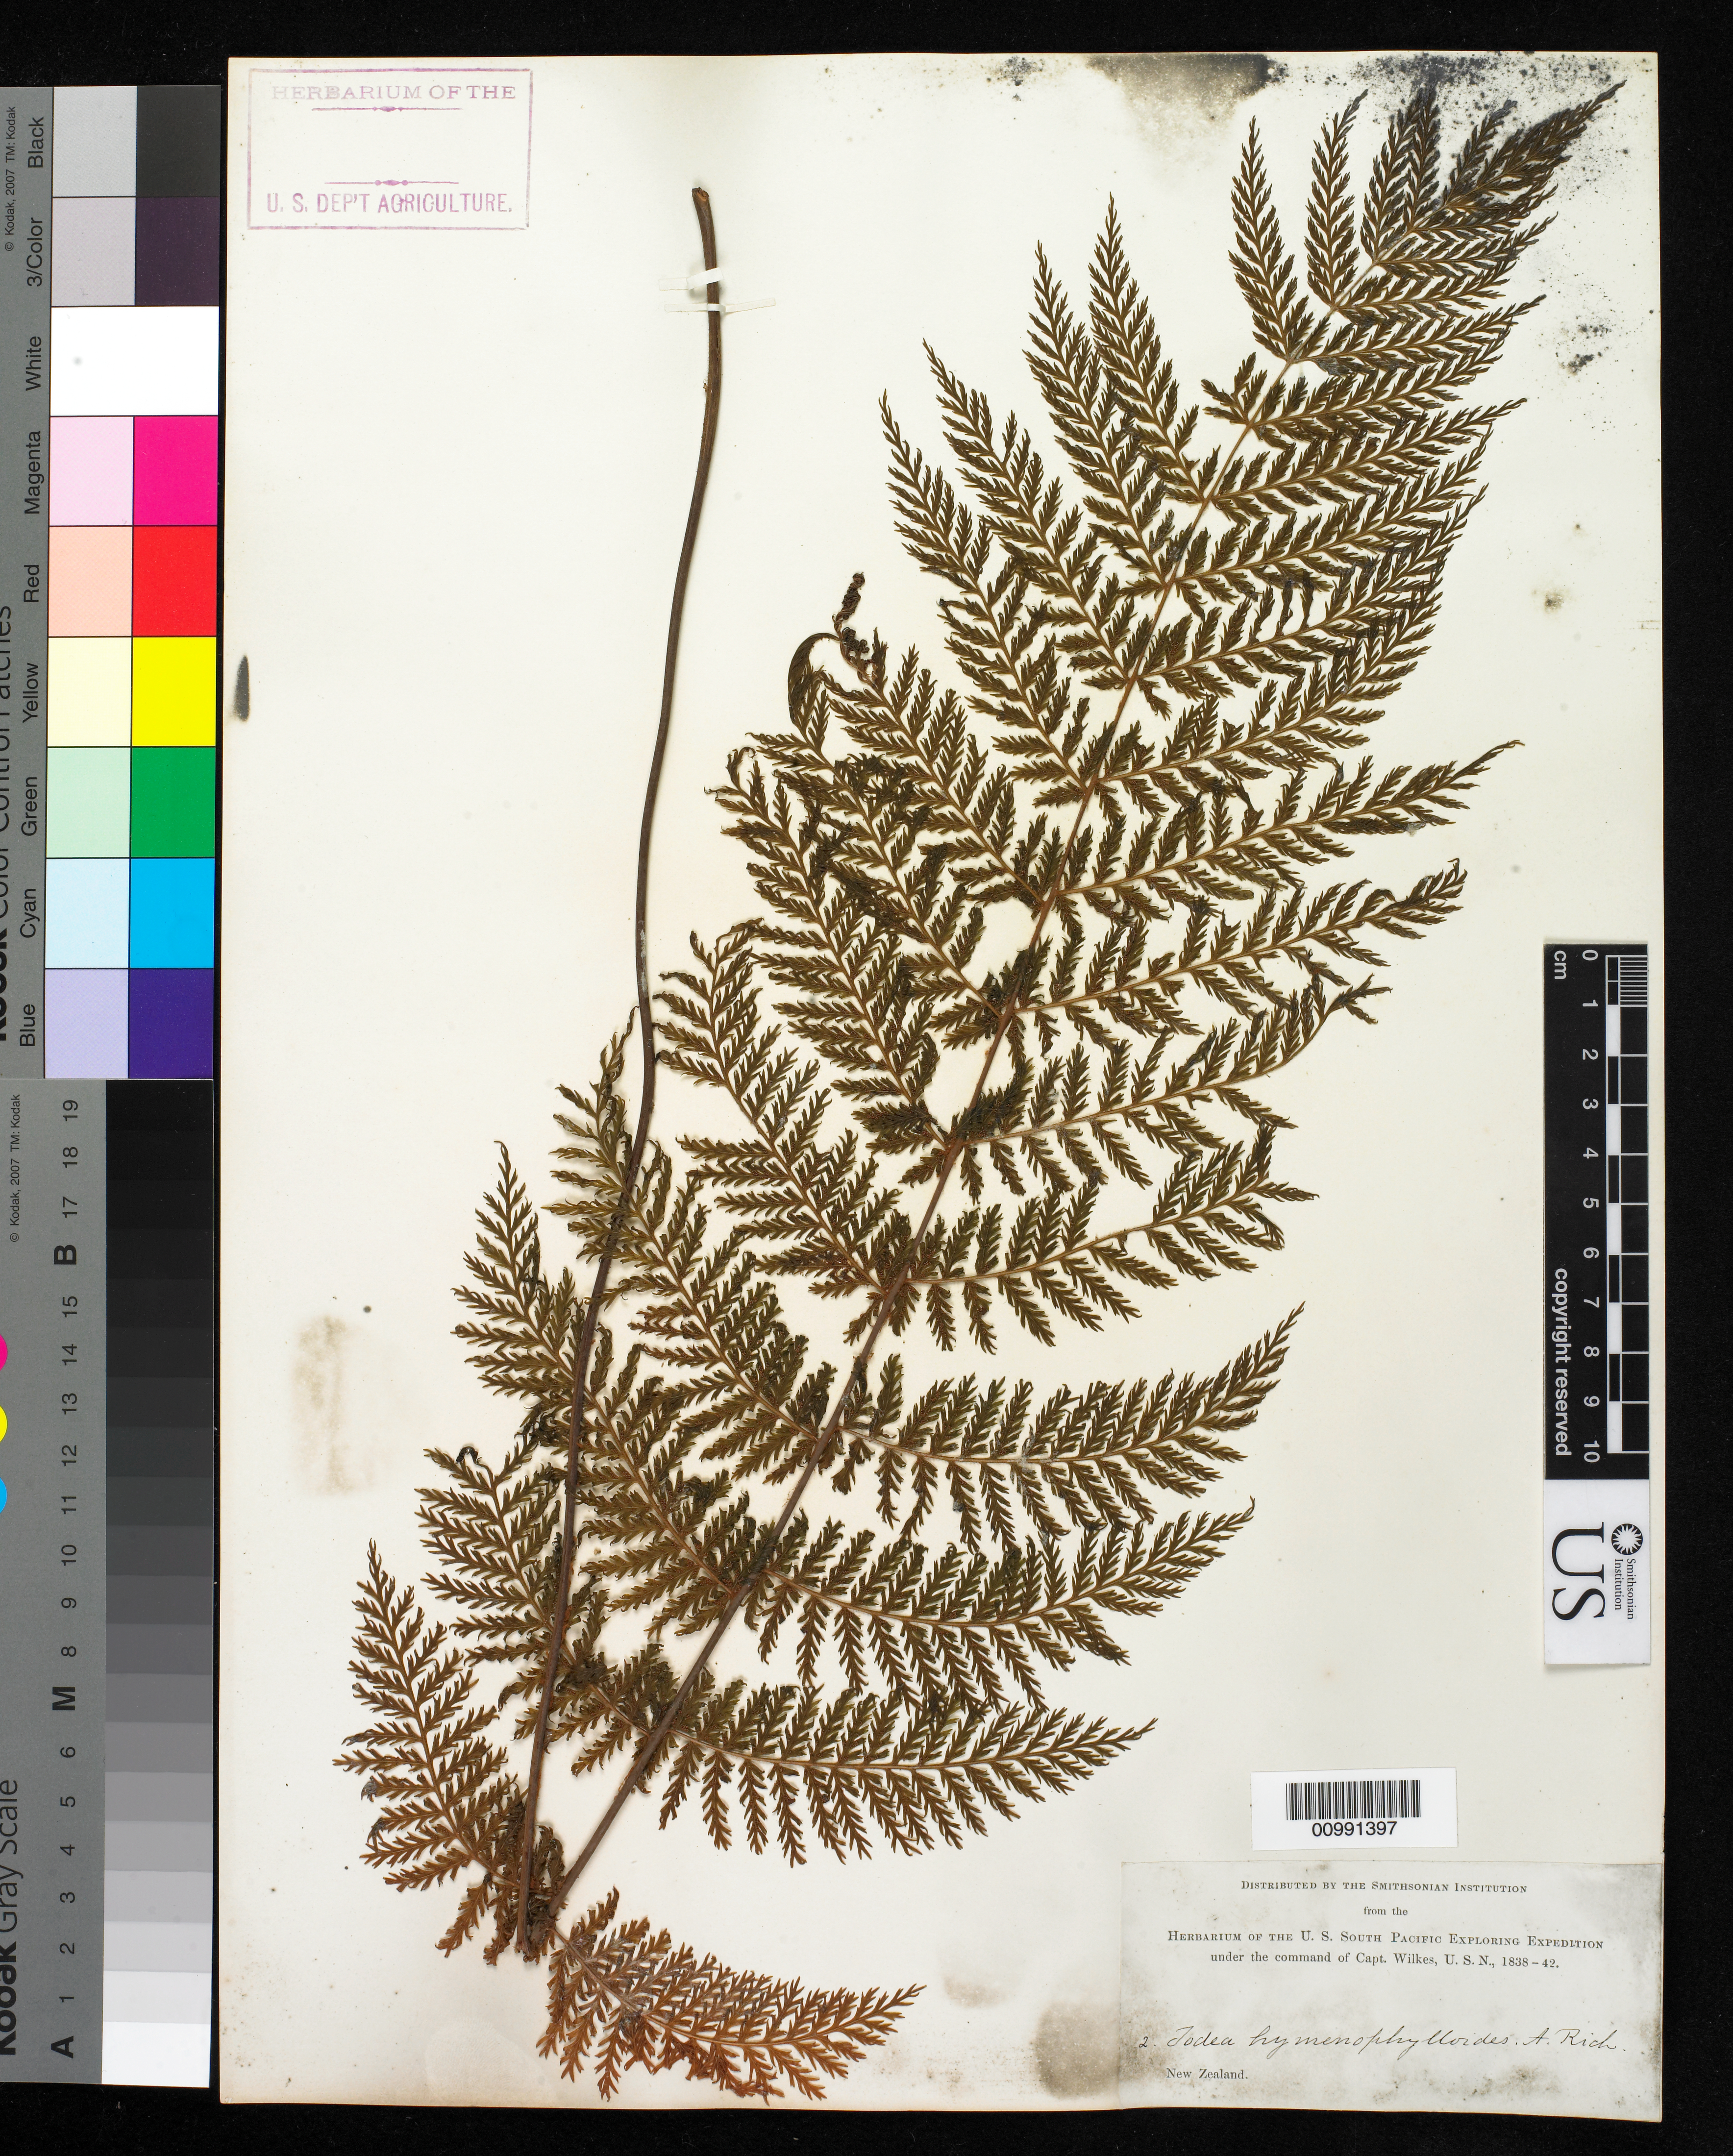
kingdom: Plantae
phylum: Tracheophyta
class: Polypodiopsida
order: Osmundales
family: Osmundaceae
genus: Leptopteris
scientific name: Leptopteris hymenophylloides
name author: (A. Rich.) C. Presl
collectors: Wilkes Explor. Exped.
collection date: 1838/1842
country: New Zealand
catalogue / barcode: US 98716